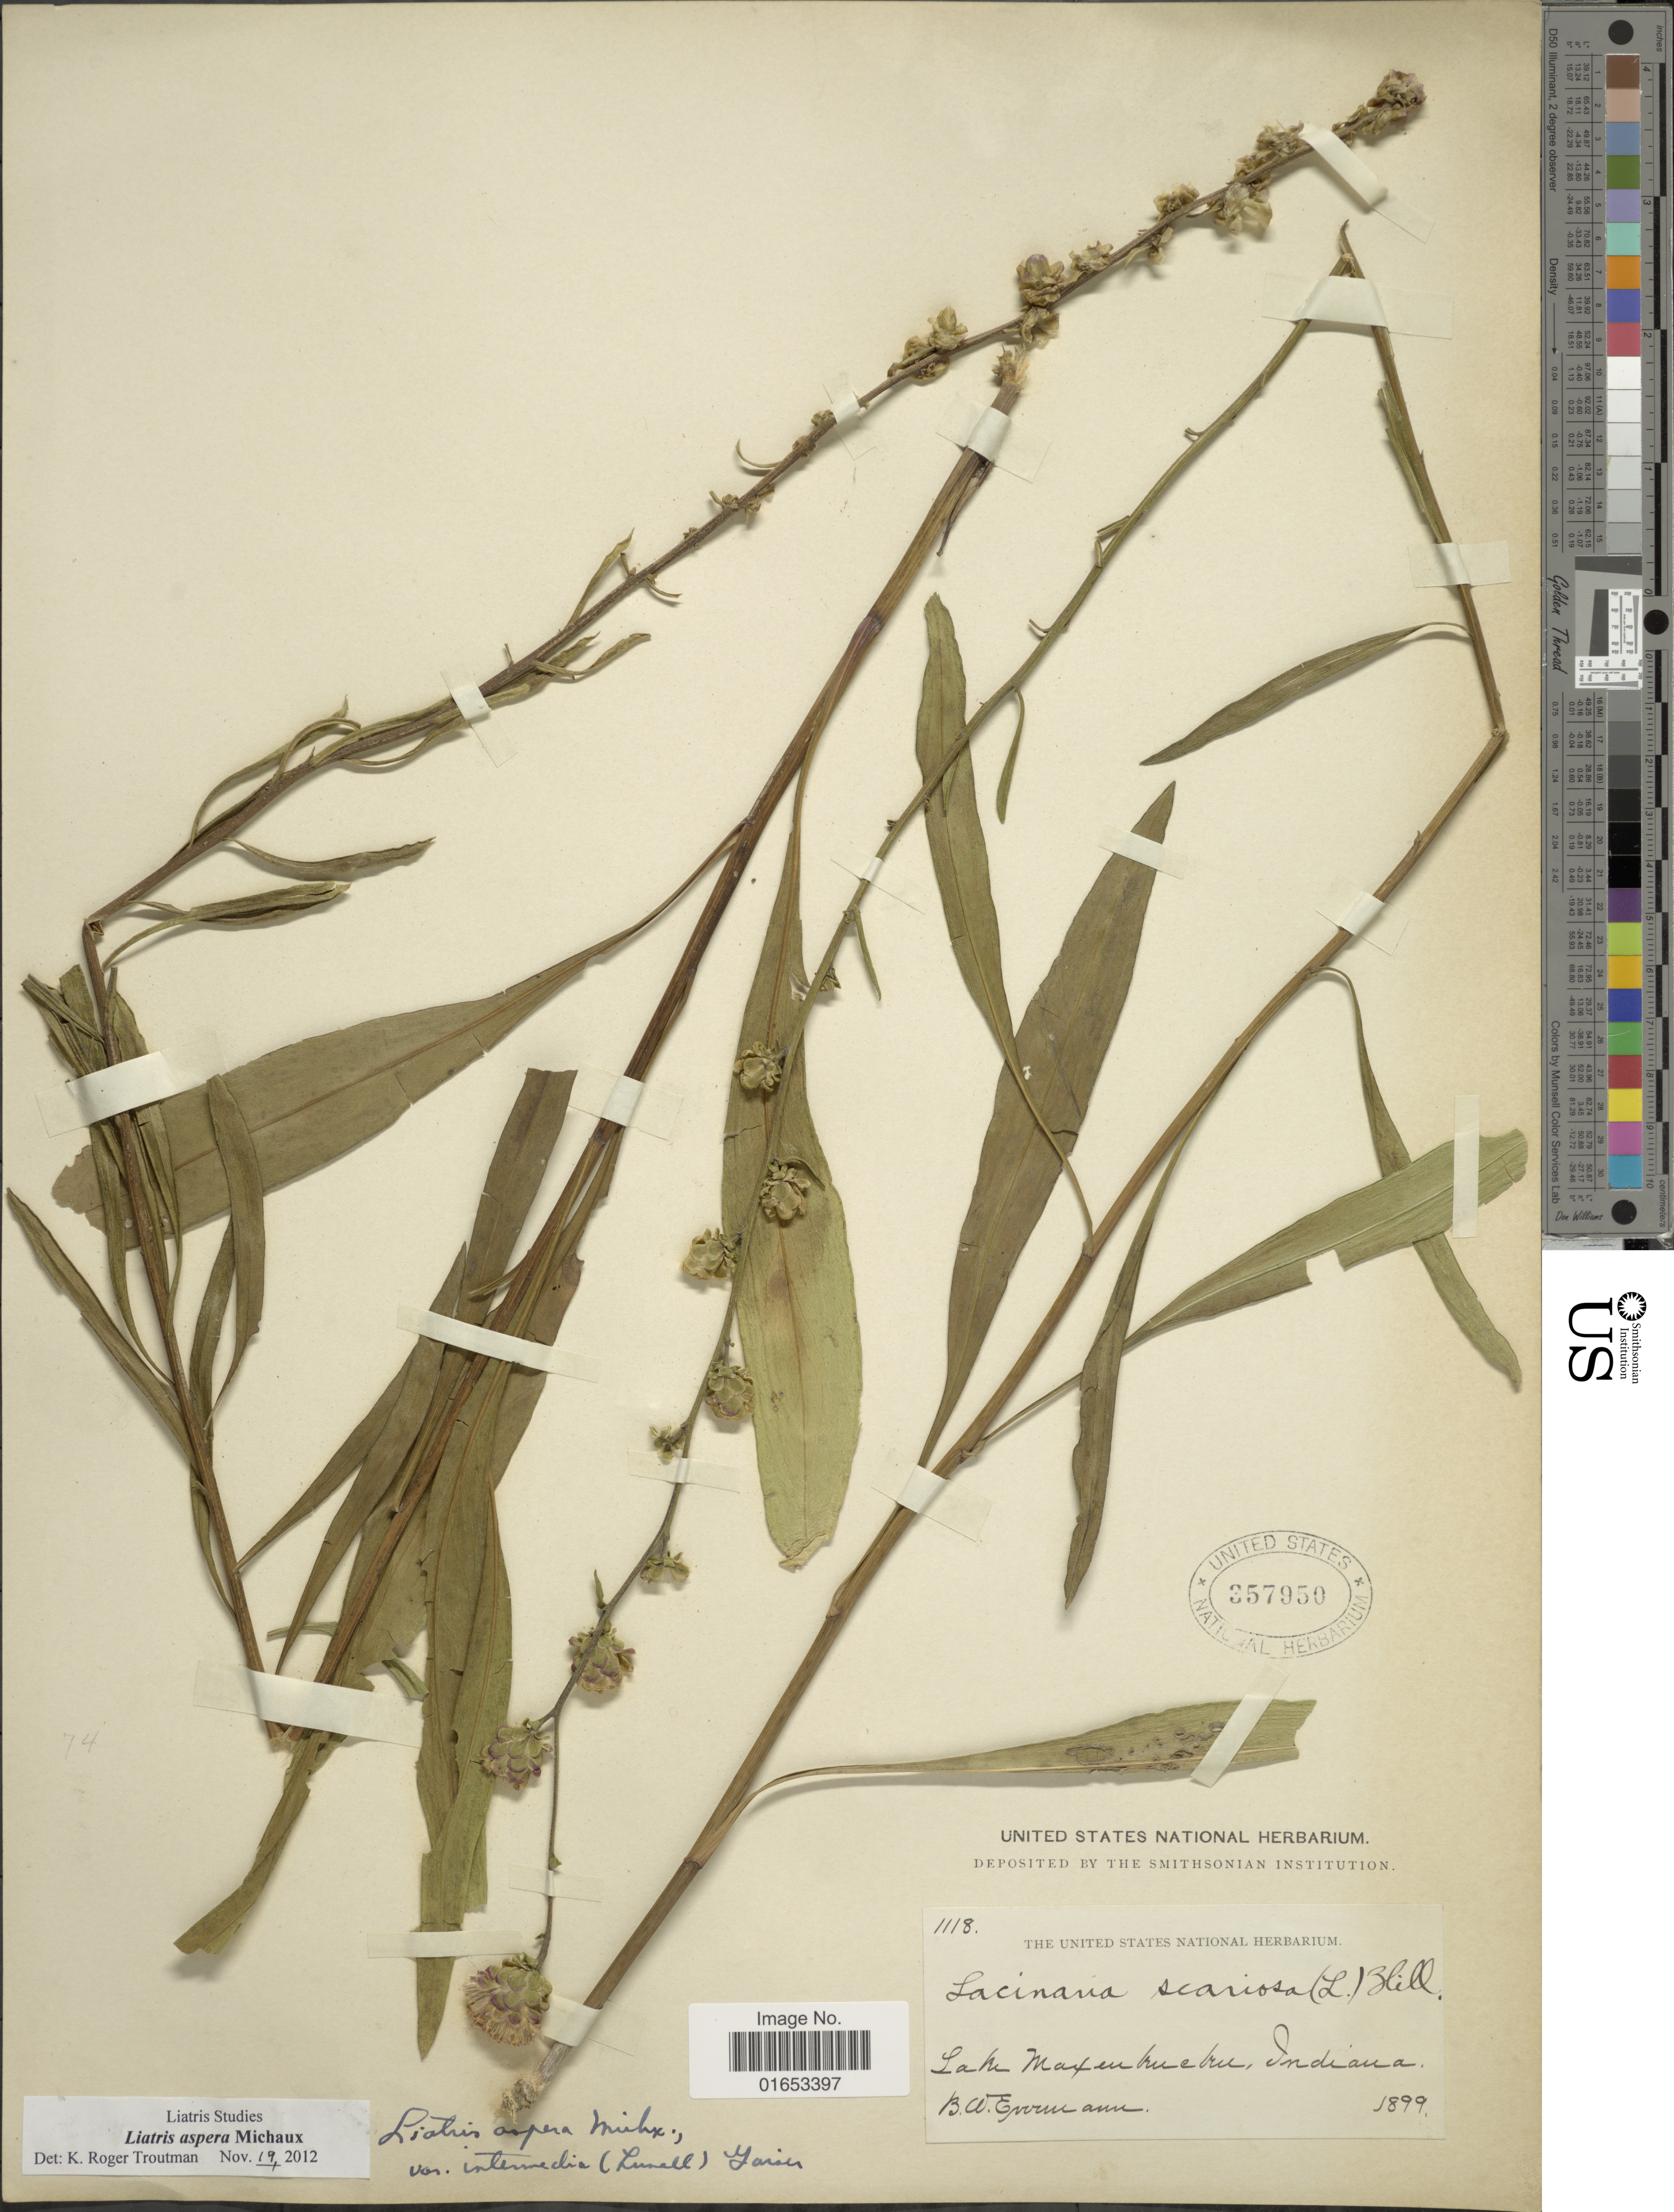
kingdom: Plantae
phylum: Tracheophyta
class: Magnoliopsida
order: Asterales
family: Asteraceae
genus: Liatris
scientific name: Liatris aspera var. intermedia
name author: (Lunell) Gaiser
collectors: B. W. Evermann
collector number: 1118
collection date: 1899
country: United States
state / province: Indiana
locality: Lake Maxinkuckee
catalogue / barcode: US 357950